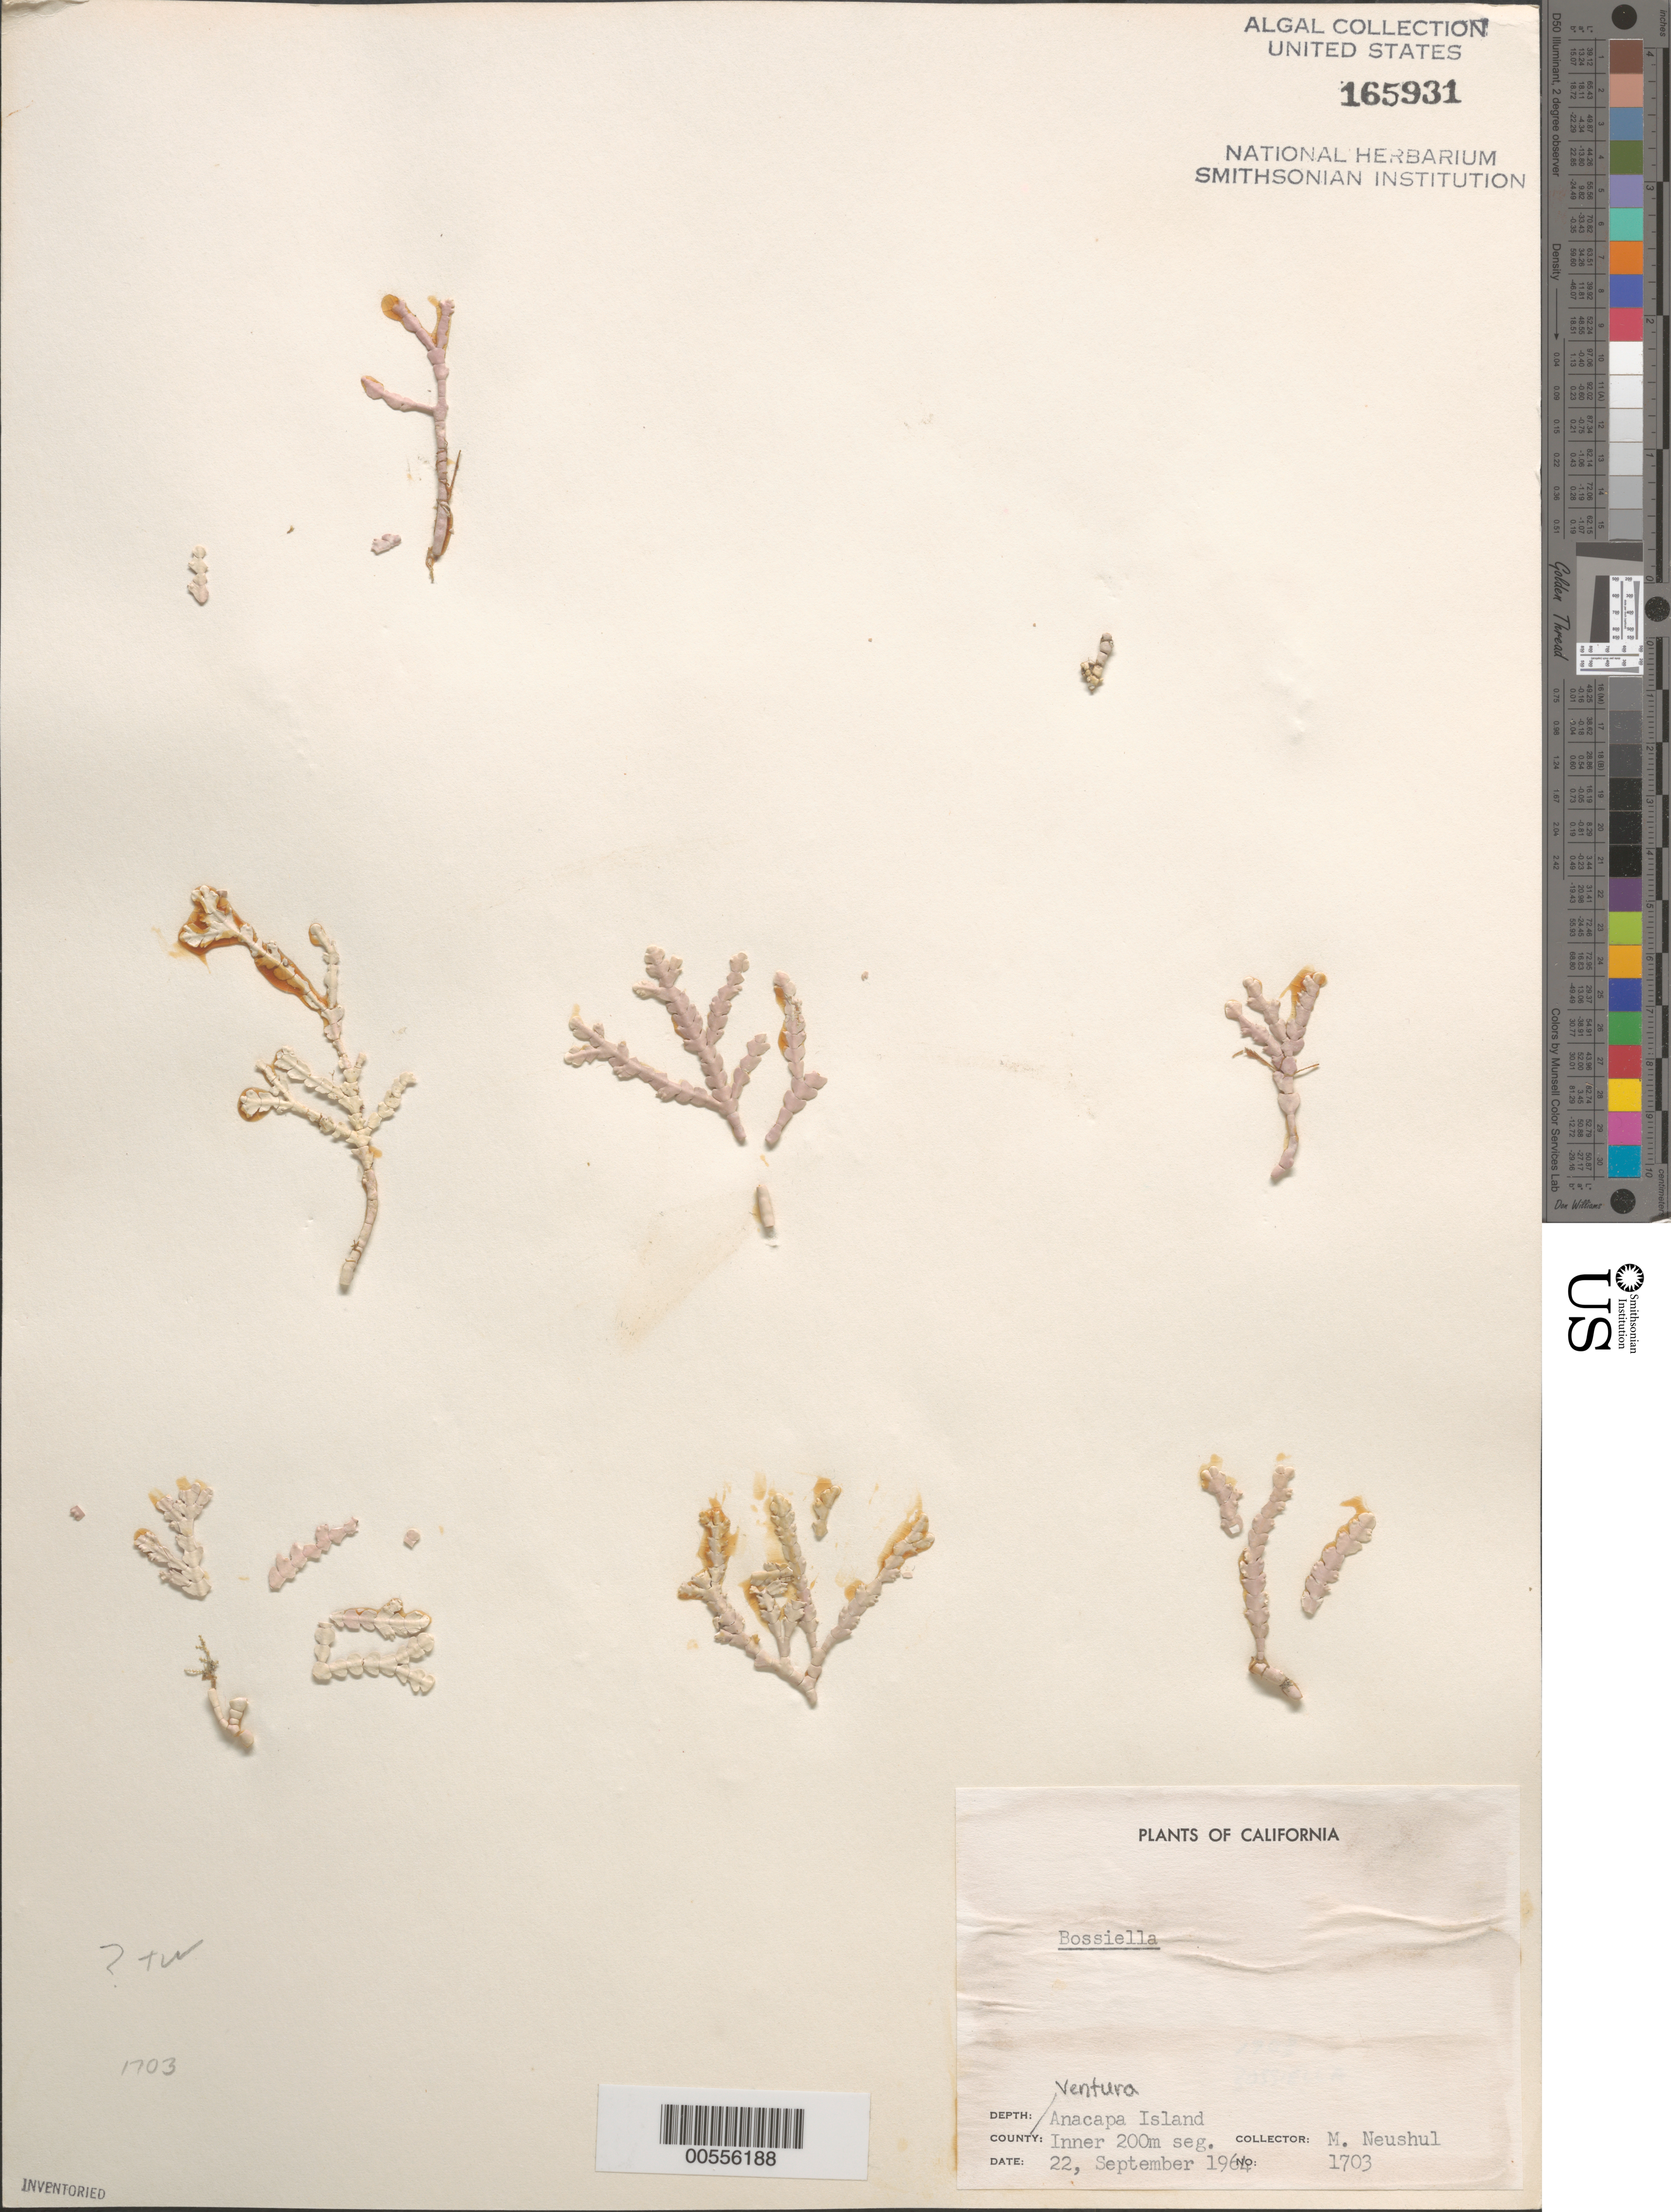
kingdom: Plantae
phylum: Rhodophyta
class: Florideophyceae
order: Corallinales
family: Corallinaceae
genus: Bossiella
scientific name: Bossiella sp.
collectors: M. Neushul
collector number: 1703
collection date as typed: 22 Sep 1964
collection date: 1964-09-22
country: United States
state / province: California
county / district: Ventura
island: Anacapa Island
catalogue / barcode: US 165931